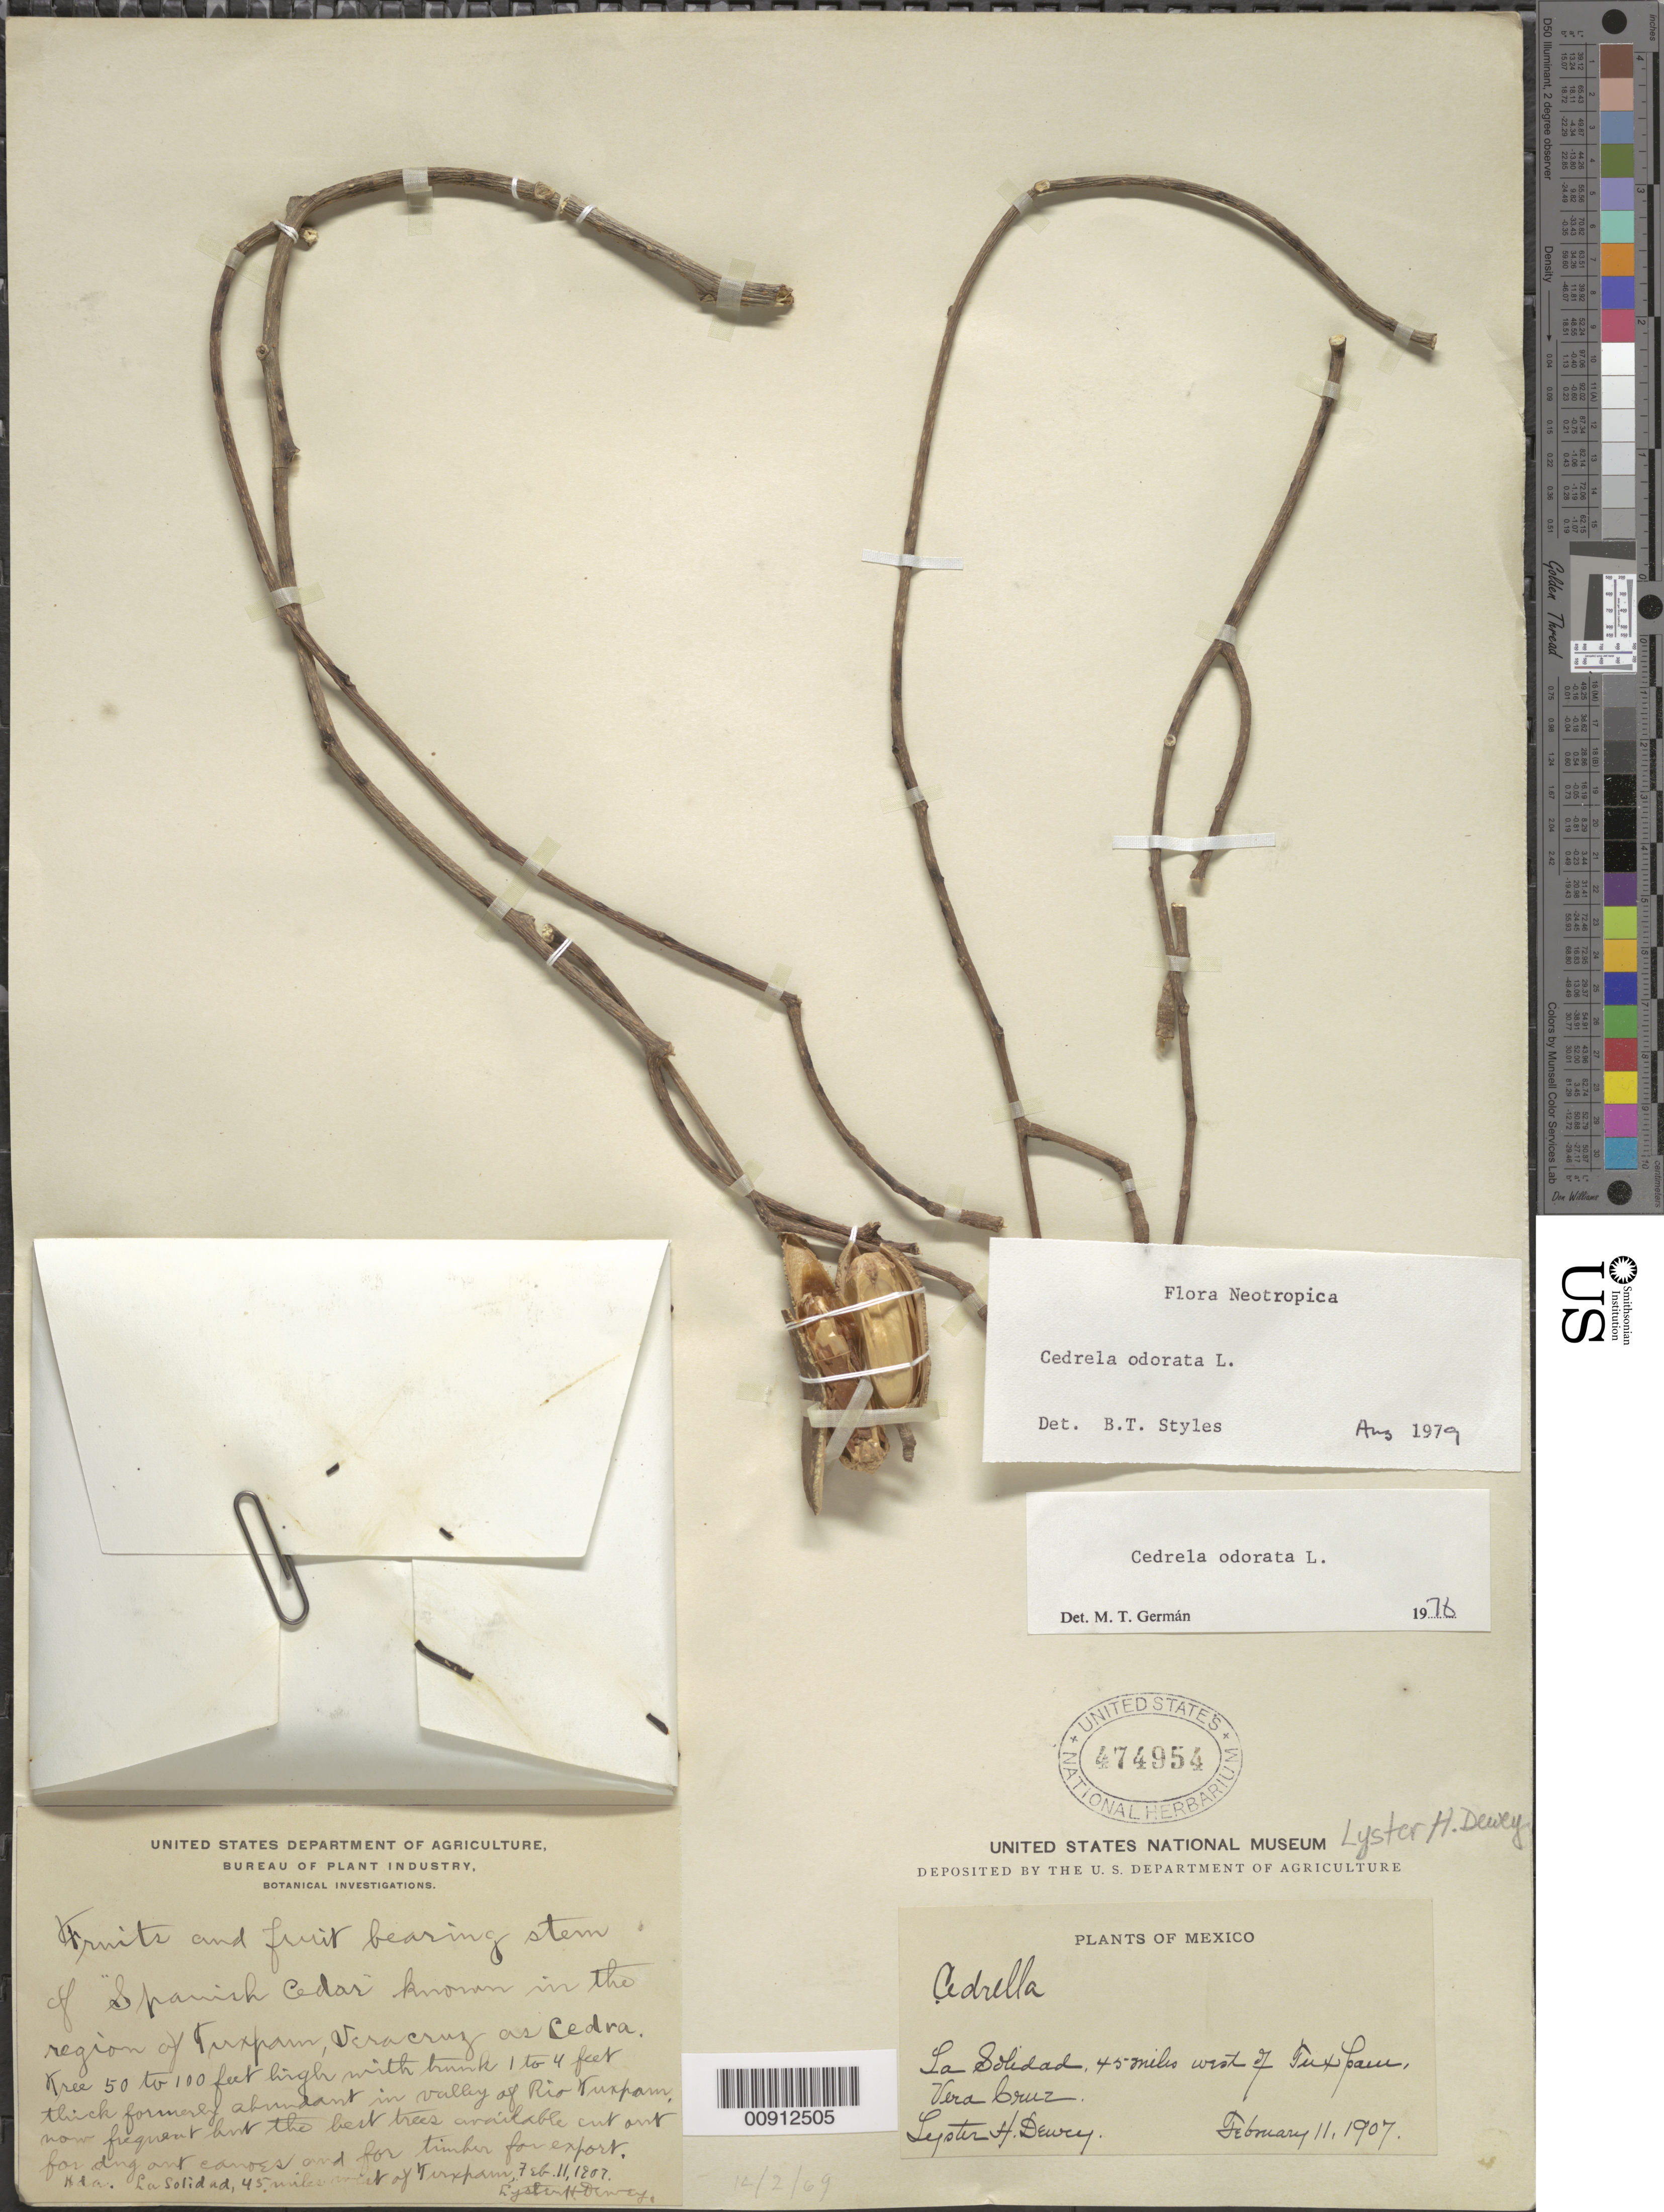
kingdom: Plantae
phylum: Tracheophyta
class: Magnoliopsida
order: Sapindales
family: Meliaceae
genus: Cedrela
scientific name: Cedrela odorata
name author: L.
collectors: L. H. Dewey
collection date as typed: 11 Feb 1907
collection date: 1907-02-11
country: Mexico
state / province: Veracruz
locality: Hacienda La Solidad, 4.5 miles west of Tuxpam, Veracruz.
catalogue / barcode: US 474954